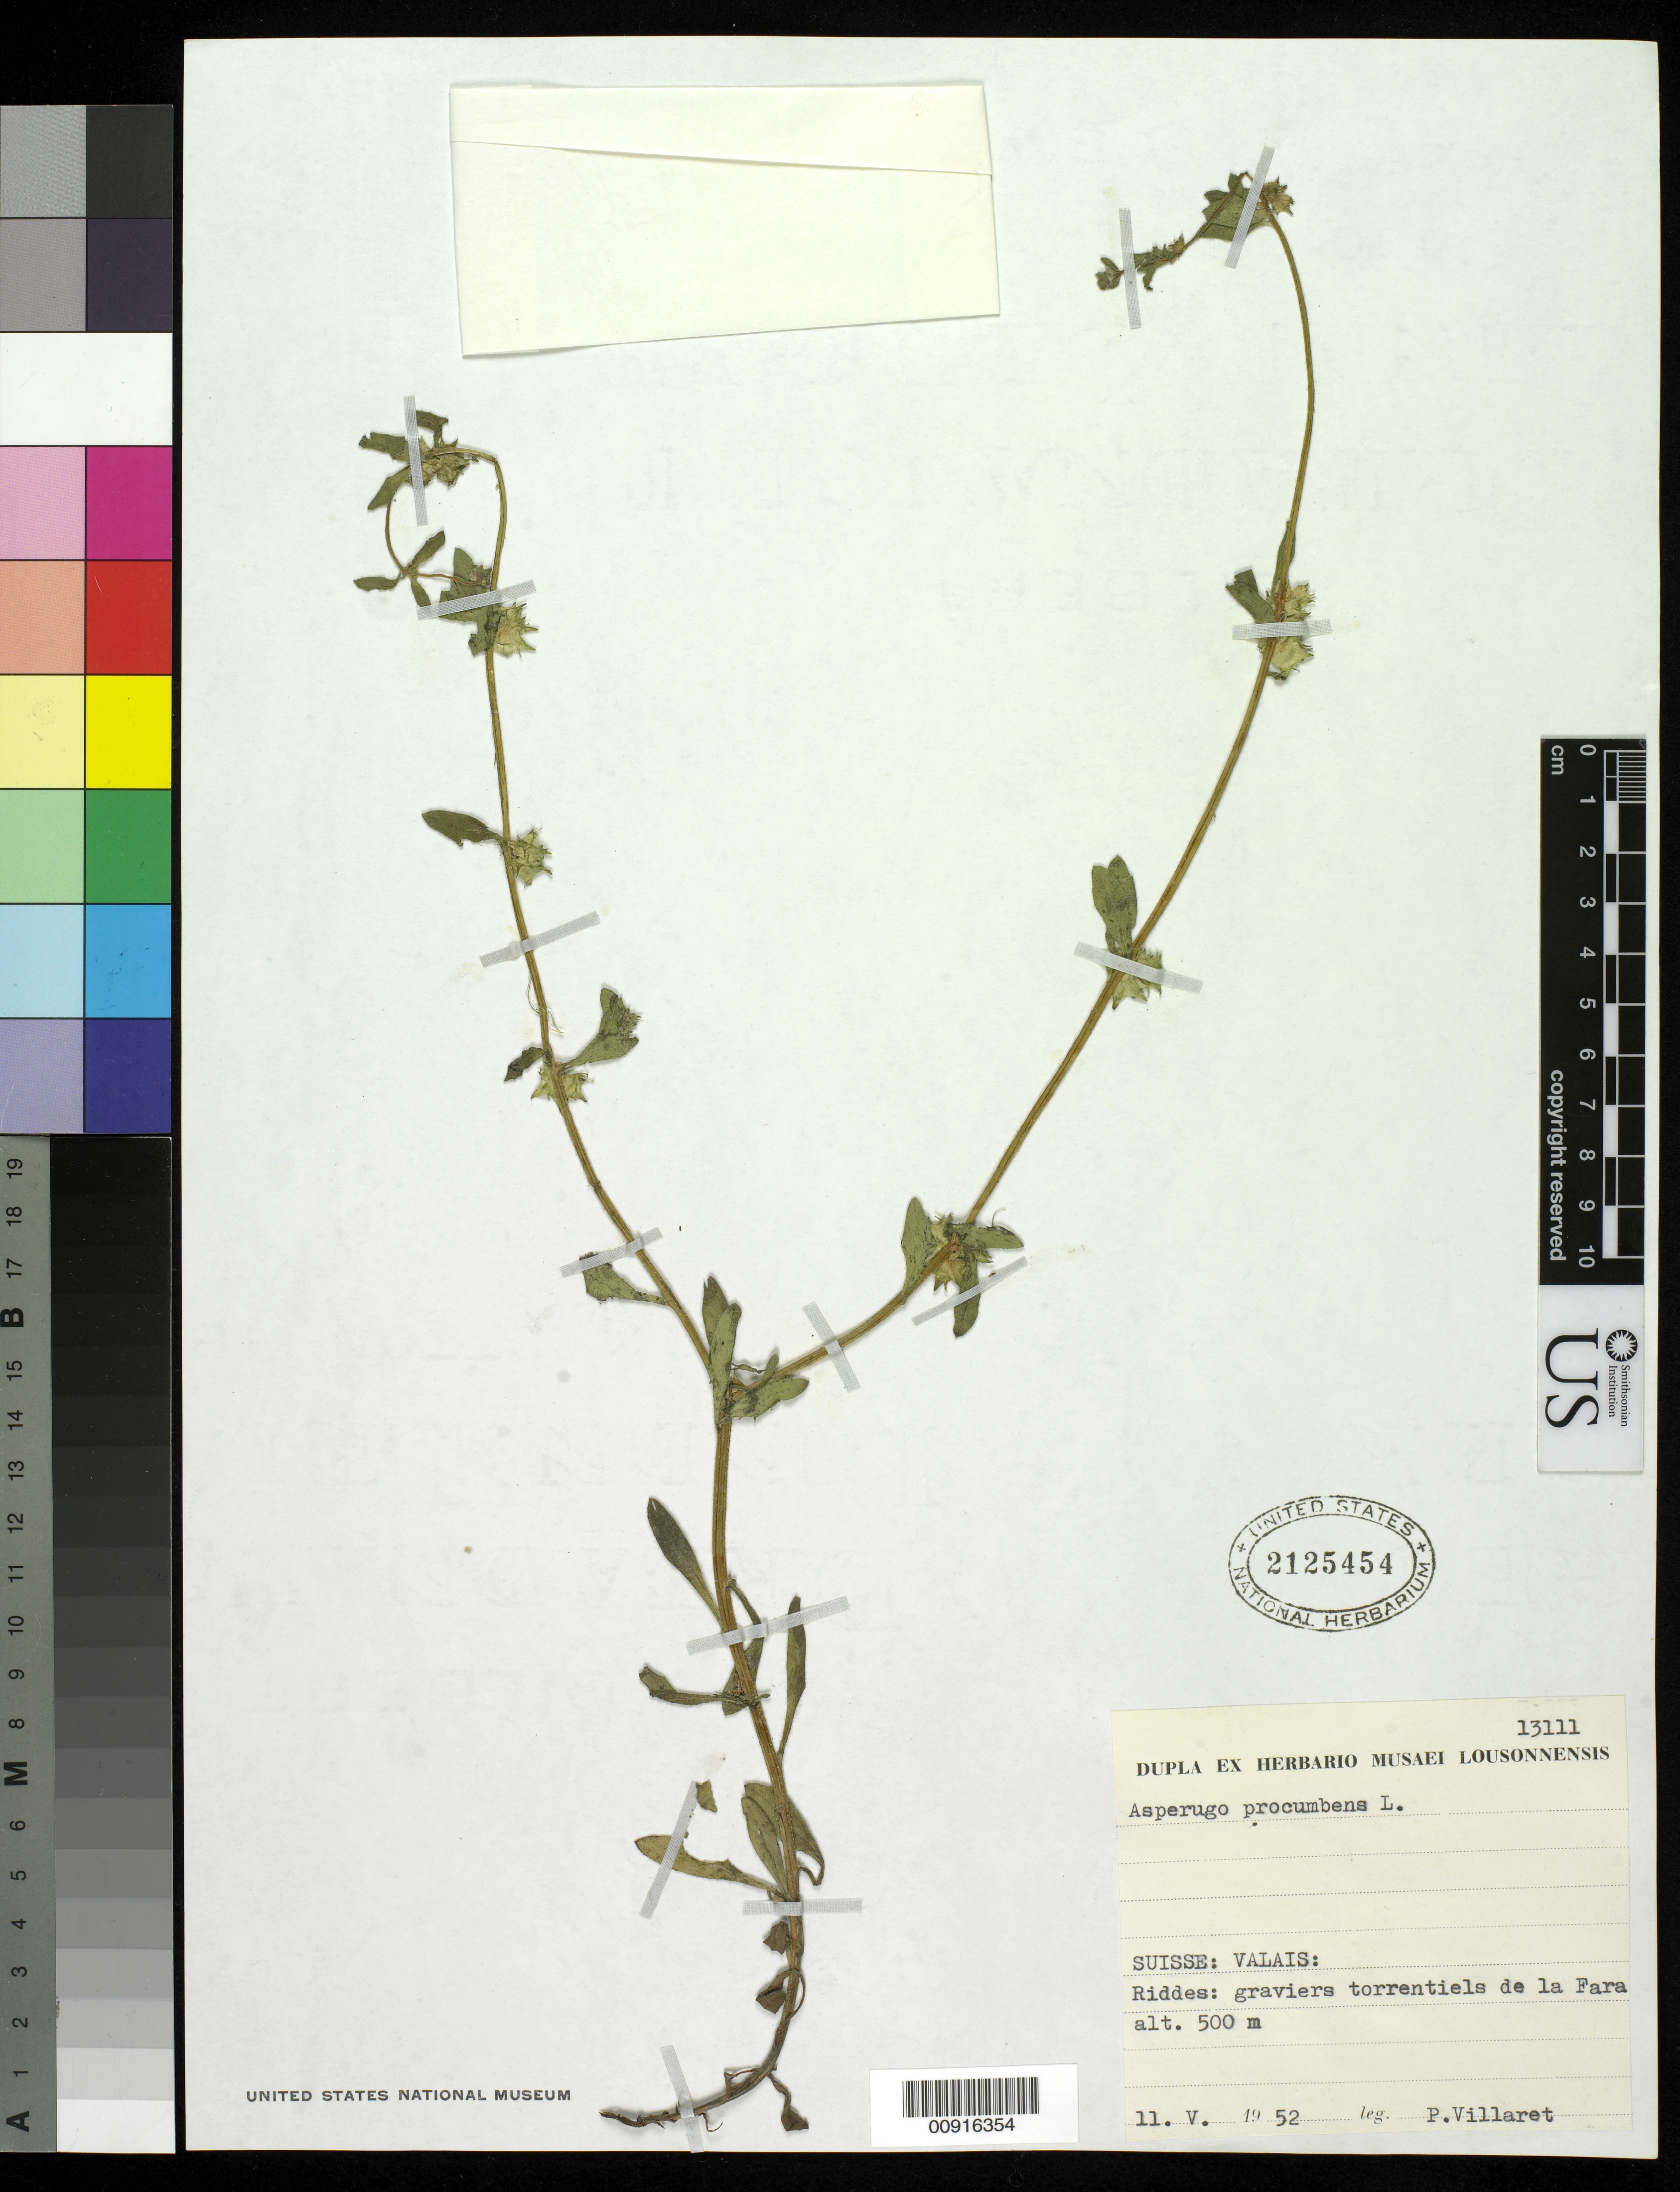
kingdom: Plantae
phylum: Tracheophyta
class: Magnoliopsida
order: Boraginales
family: Boraginaceae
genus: Asperugo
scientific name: Asperugo procumbens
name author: L.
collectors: P. Villaret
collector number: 13111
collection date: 1952-05-11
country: Switzerland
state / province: Valais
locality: Riddes: graviers torrentiels de la Fara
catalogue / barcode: US 2125454